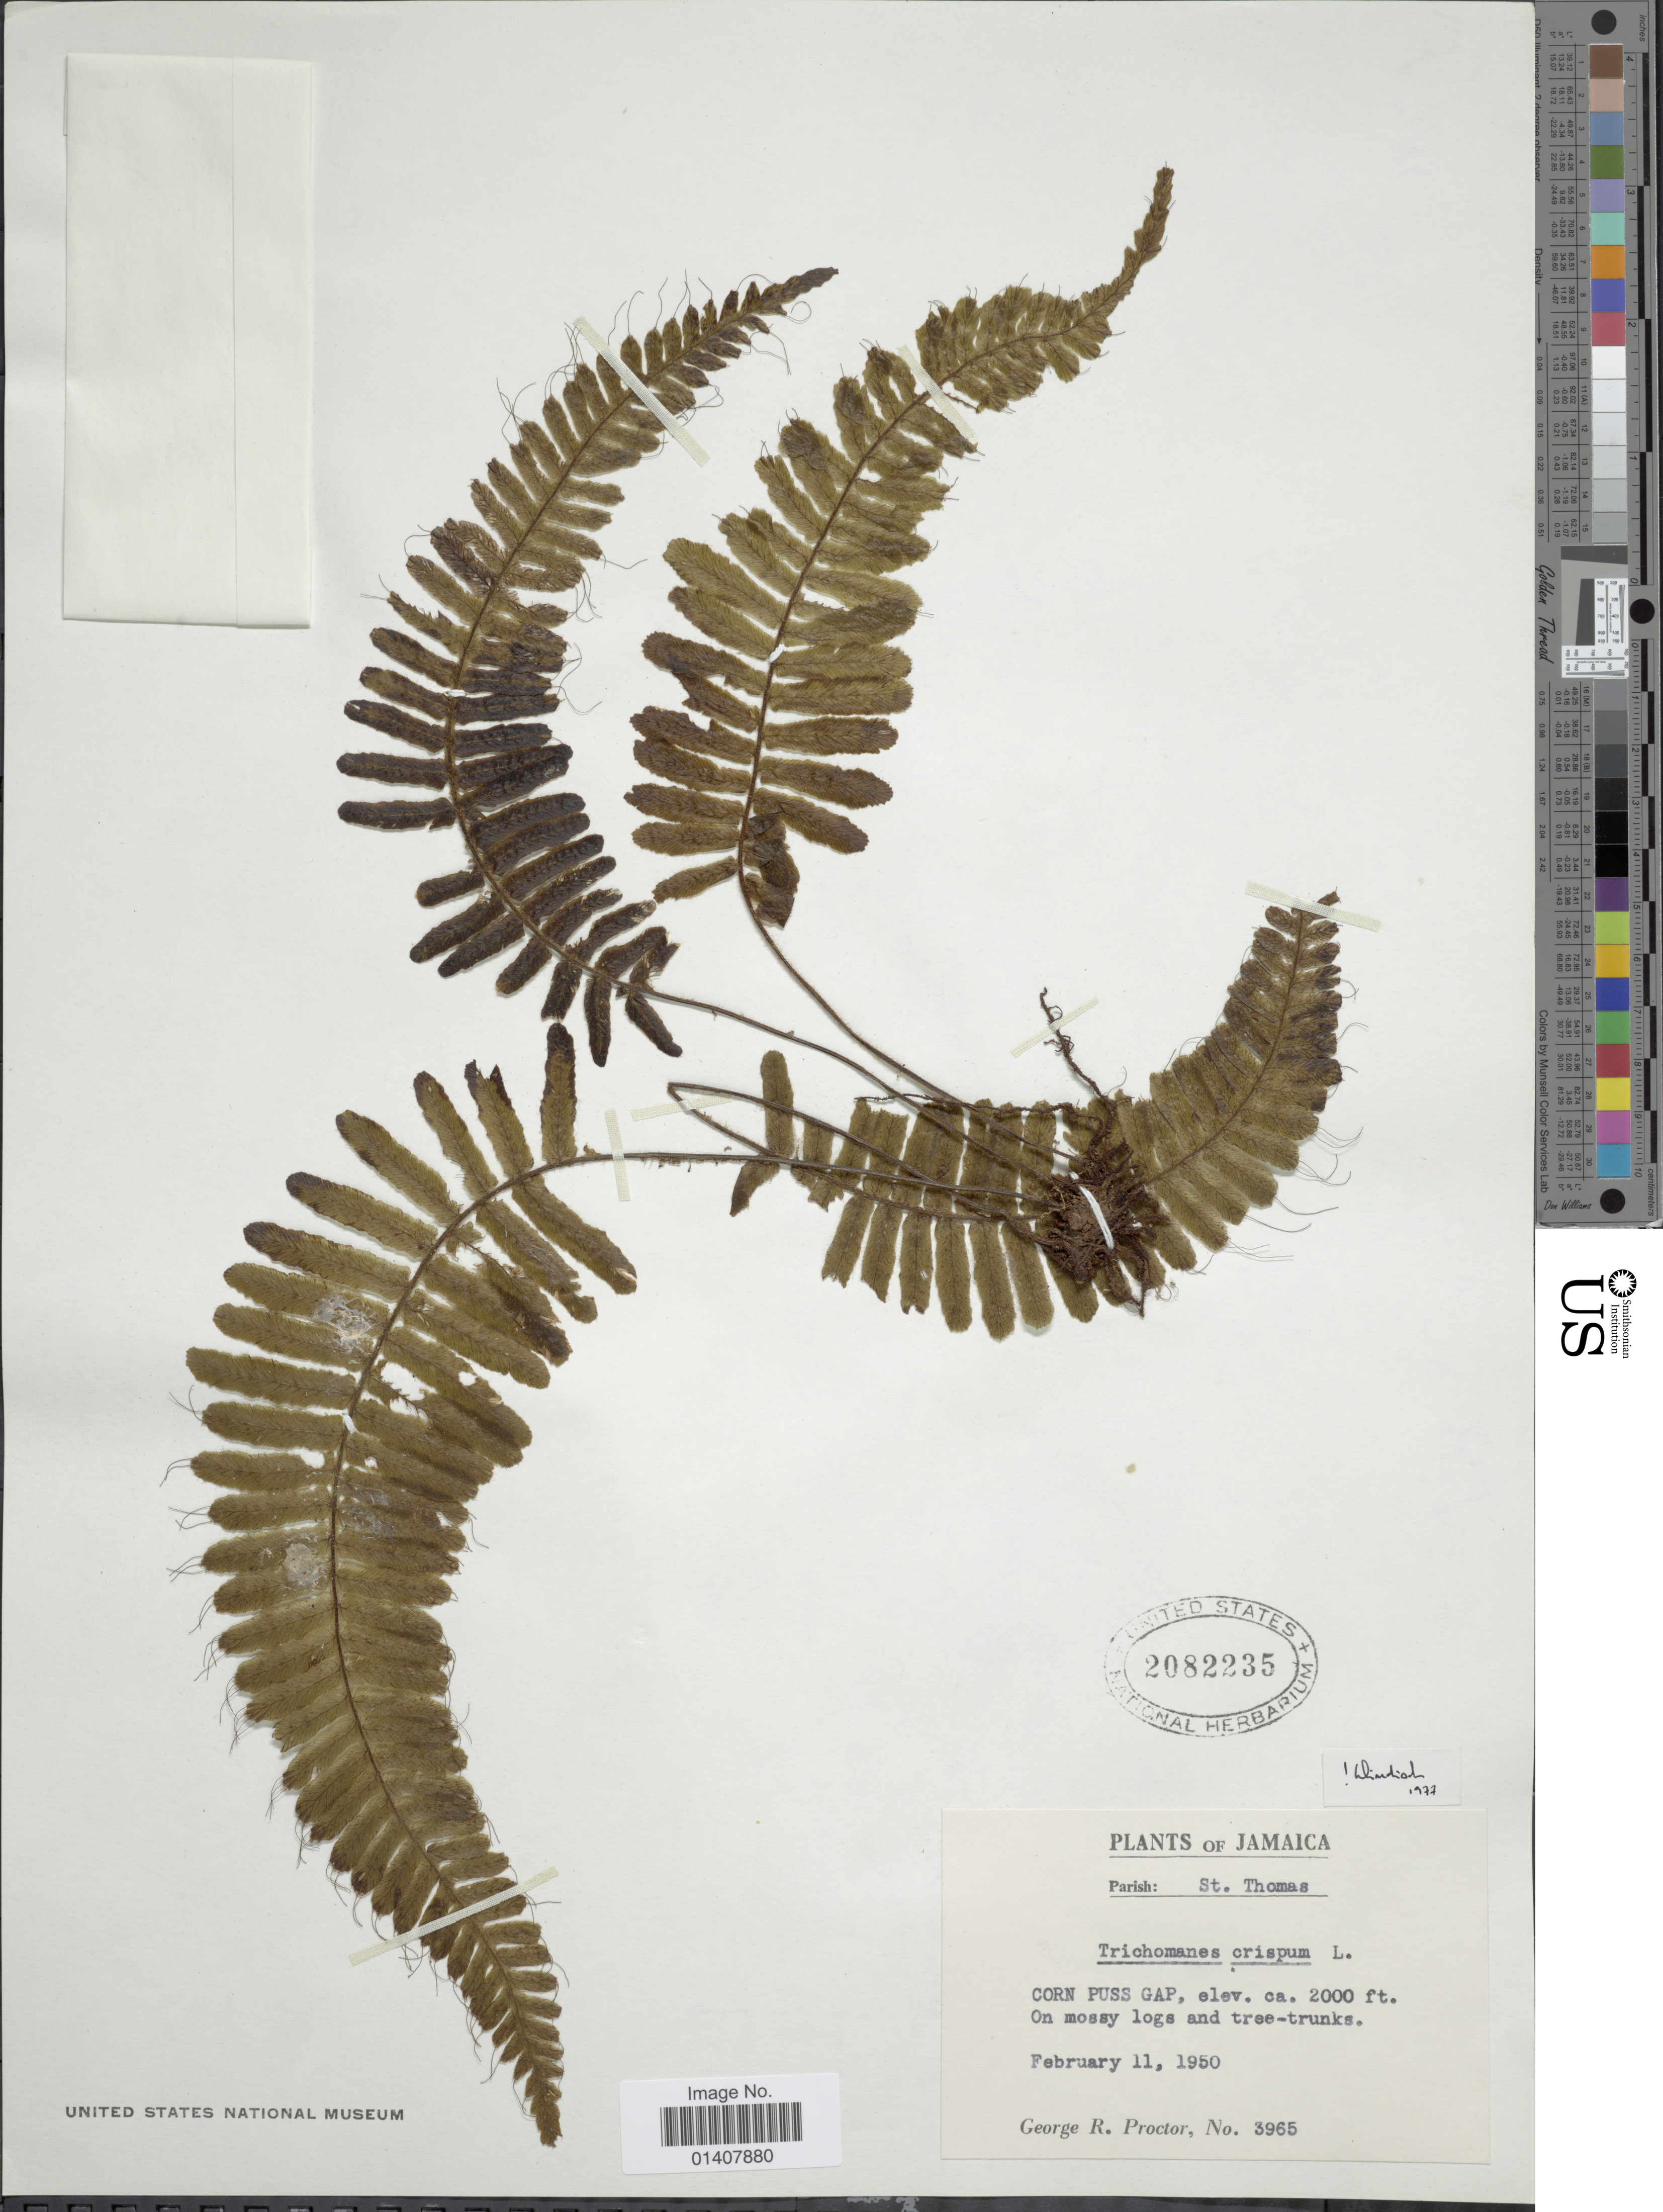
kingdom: Plantae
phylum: Tracheophyta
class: Polypodiopsida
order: Hymenophyllales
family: Hymenophyllaceae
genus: Trichomanes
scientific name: Trichomanes crispum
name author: L.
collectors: G. R. Proctor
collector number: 3965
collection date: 1950-02-11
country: Jamaica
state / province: Saint Thomas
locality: Corn Puss Gap, Parish: St. Thomas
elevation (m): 610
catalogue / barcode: US 2082235